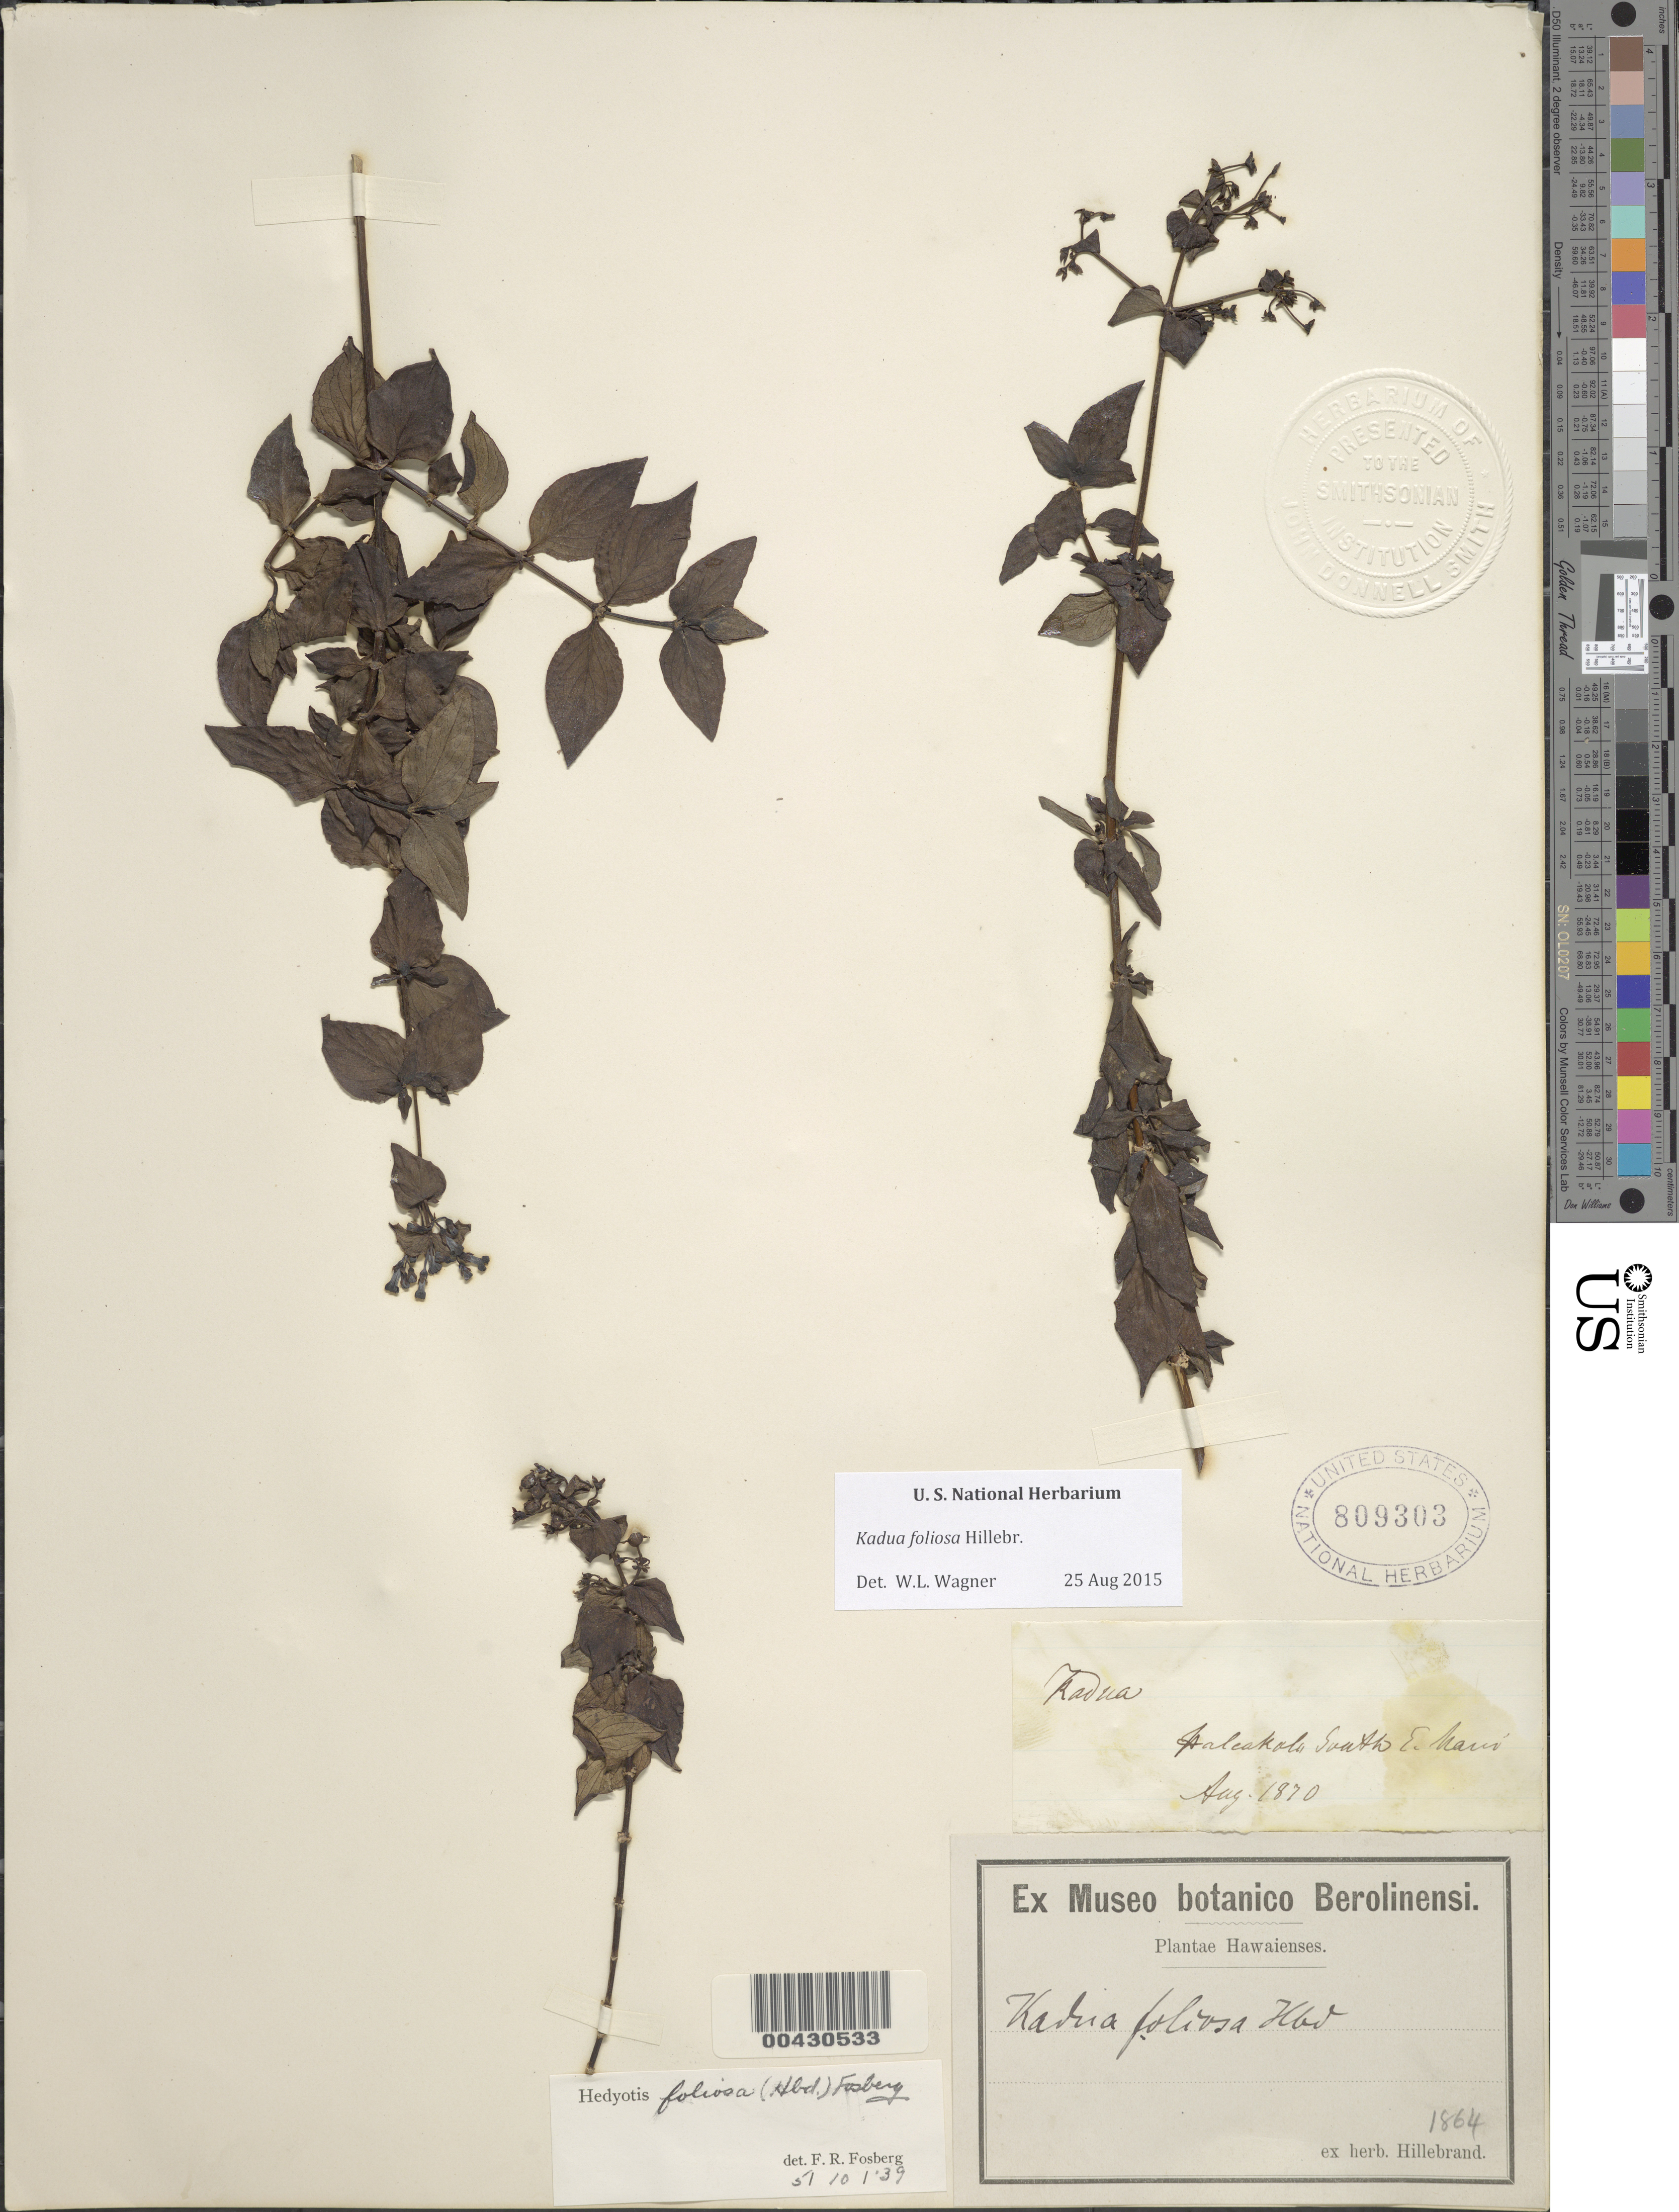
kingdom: Plantae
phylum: Tracheophyta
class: Magnoliopsida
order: Gentianales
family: Rubiaceae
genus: Kadua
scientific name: Kadua foliosa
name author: Hillebr.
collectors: W. Hillebrand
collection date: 1870-08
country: United States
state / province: Hawaii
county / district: Maui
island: Maui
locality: East Maui, Haleakala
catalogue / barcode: US 809303